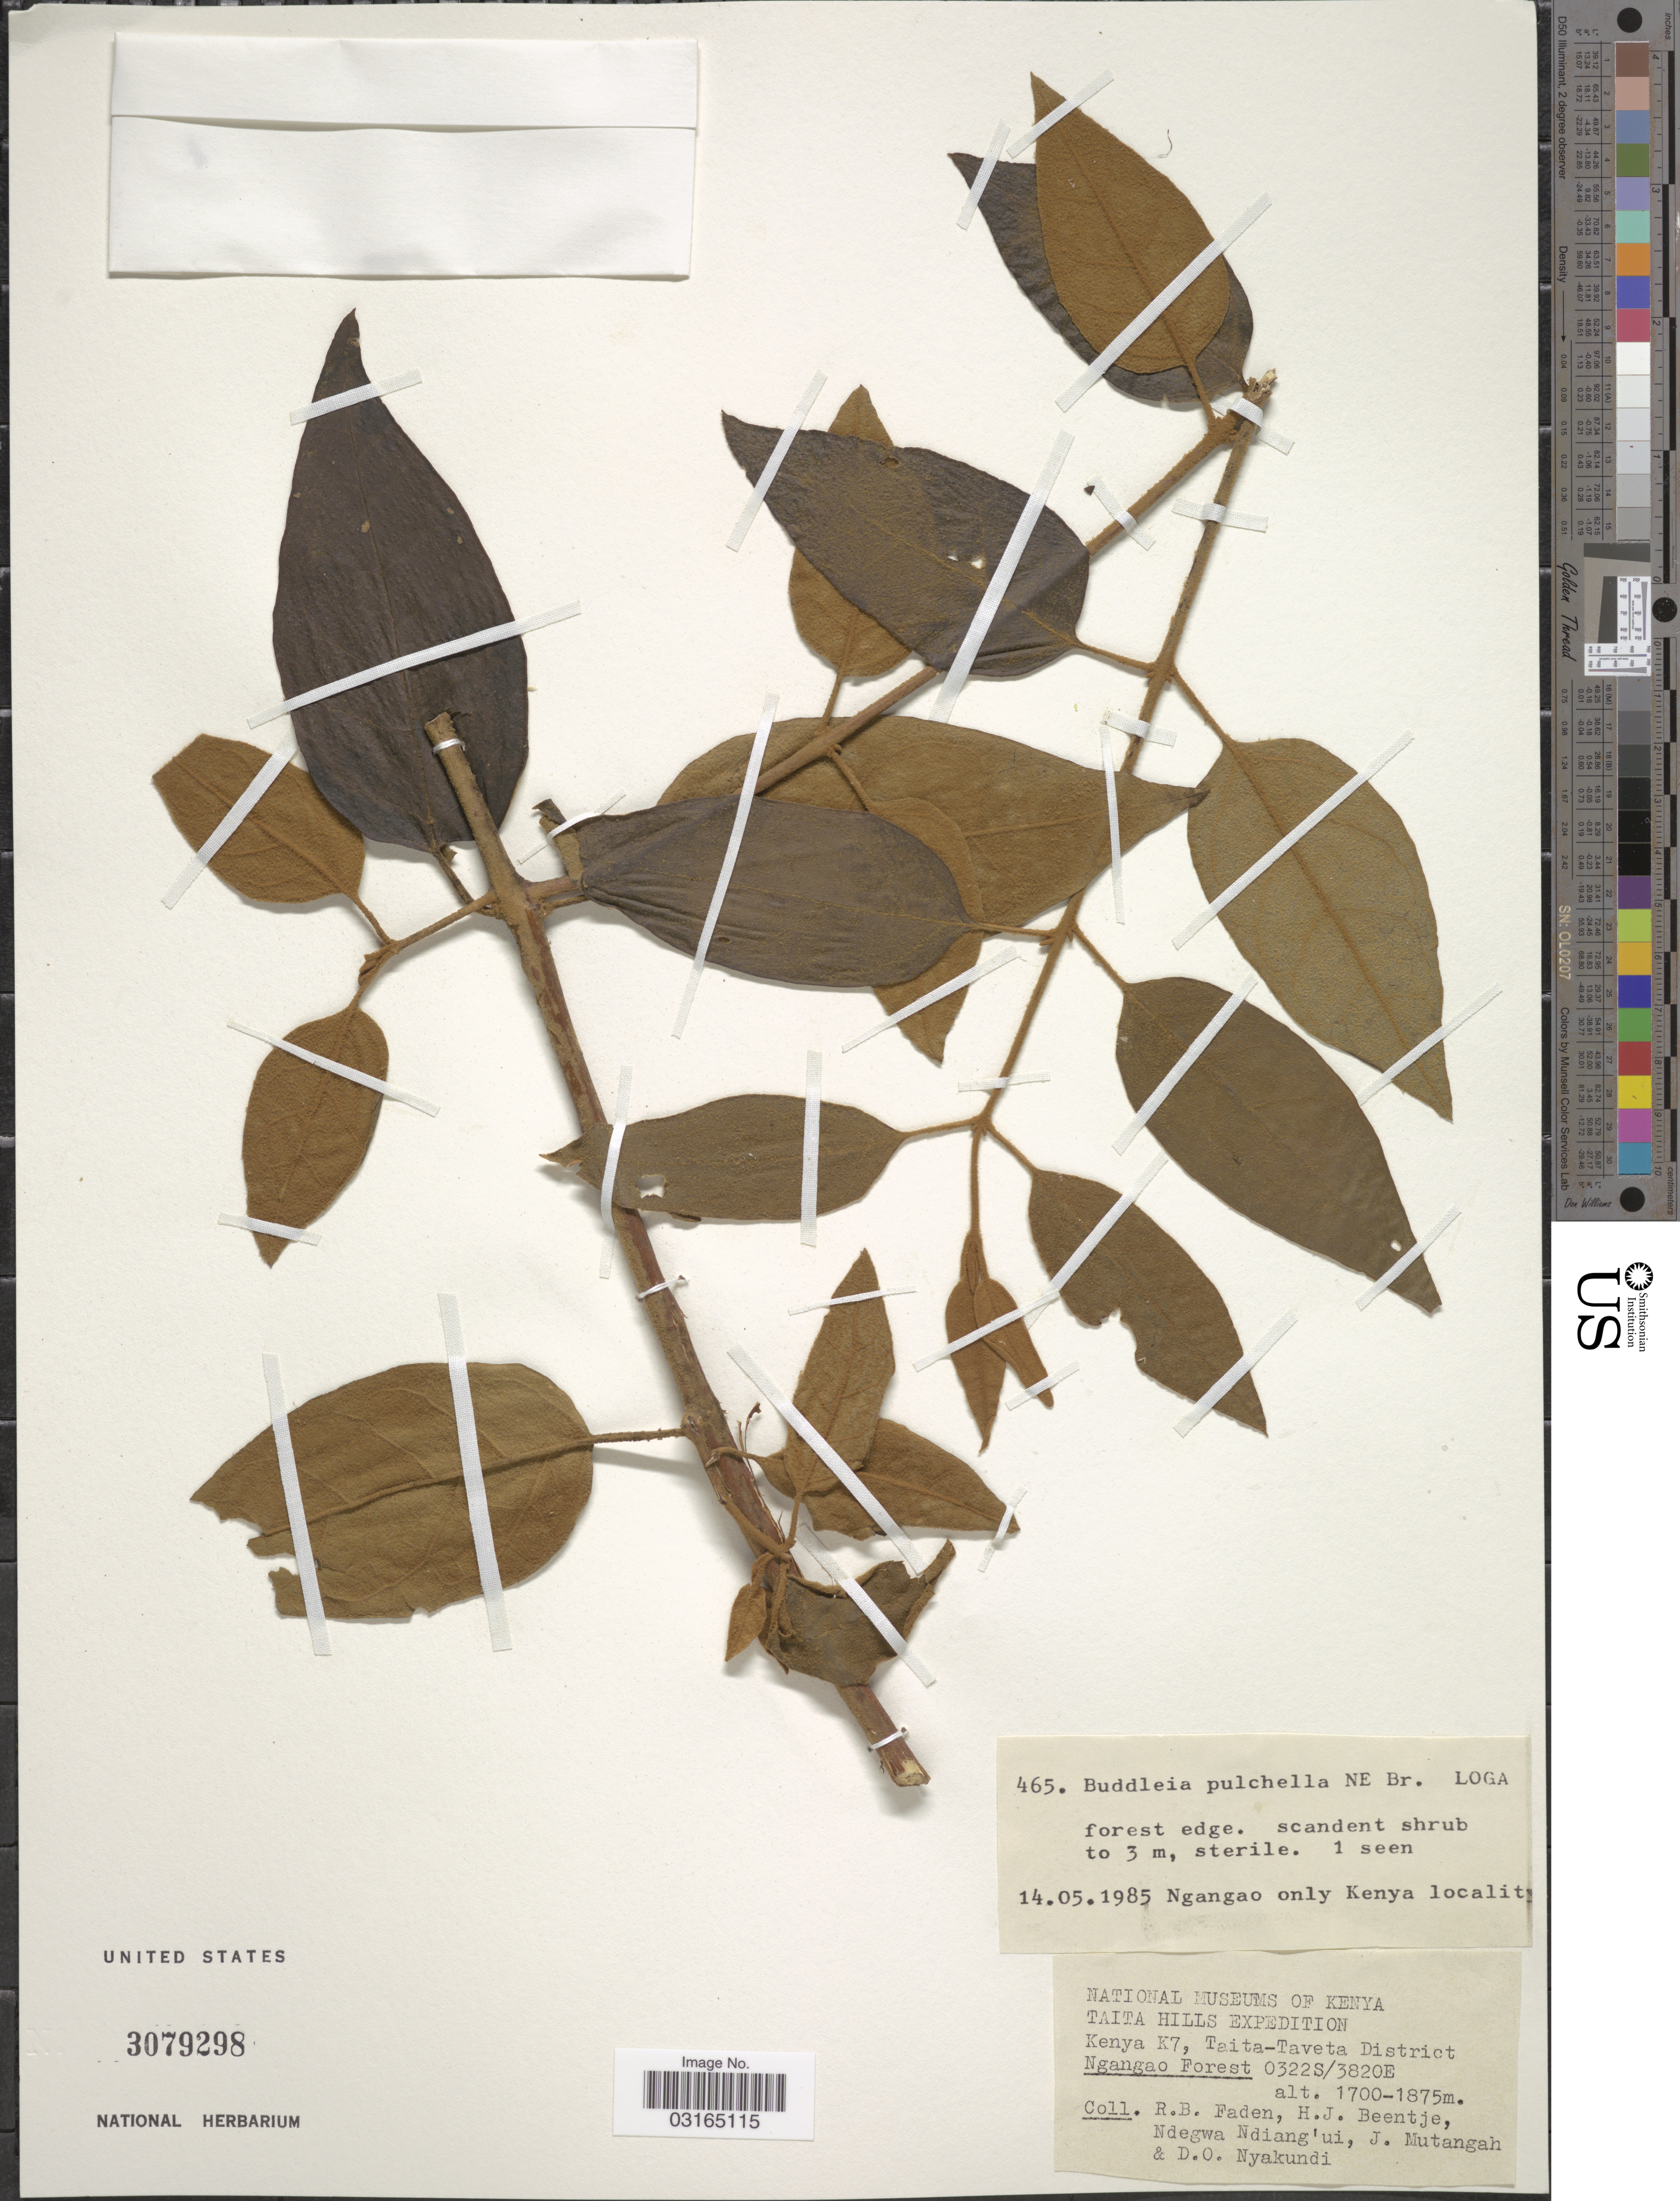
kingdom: Plantae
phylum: Tracheophyta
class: Magnoliopsida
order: Lamiales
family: Scrophulariaceae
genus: Buddleja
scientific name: Buddleja pulchella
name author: N.E. Br.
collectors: R. B. Faden, H. J. Beentje, Ndegwa Ndiang'ui, J. Mutangah & D. Nyakundi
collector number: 465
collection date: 1985-05-14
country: Kenya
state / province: Taita Taveta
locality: Taita Hills. K7 Ngangao Forest.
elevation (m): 1700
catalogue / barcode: US 3079298